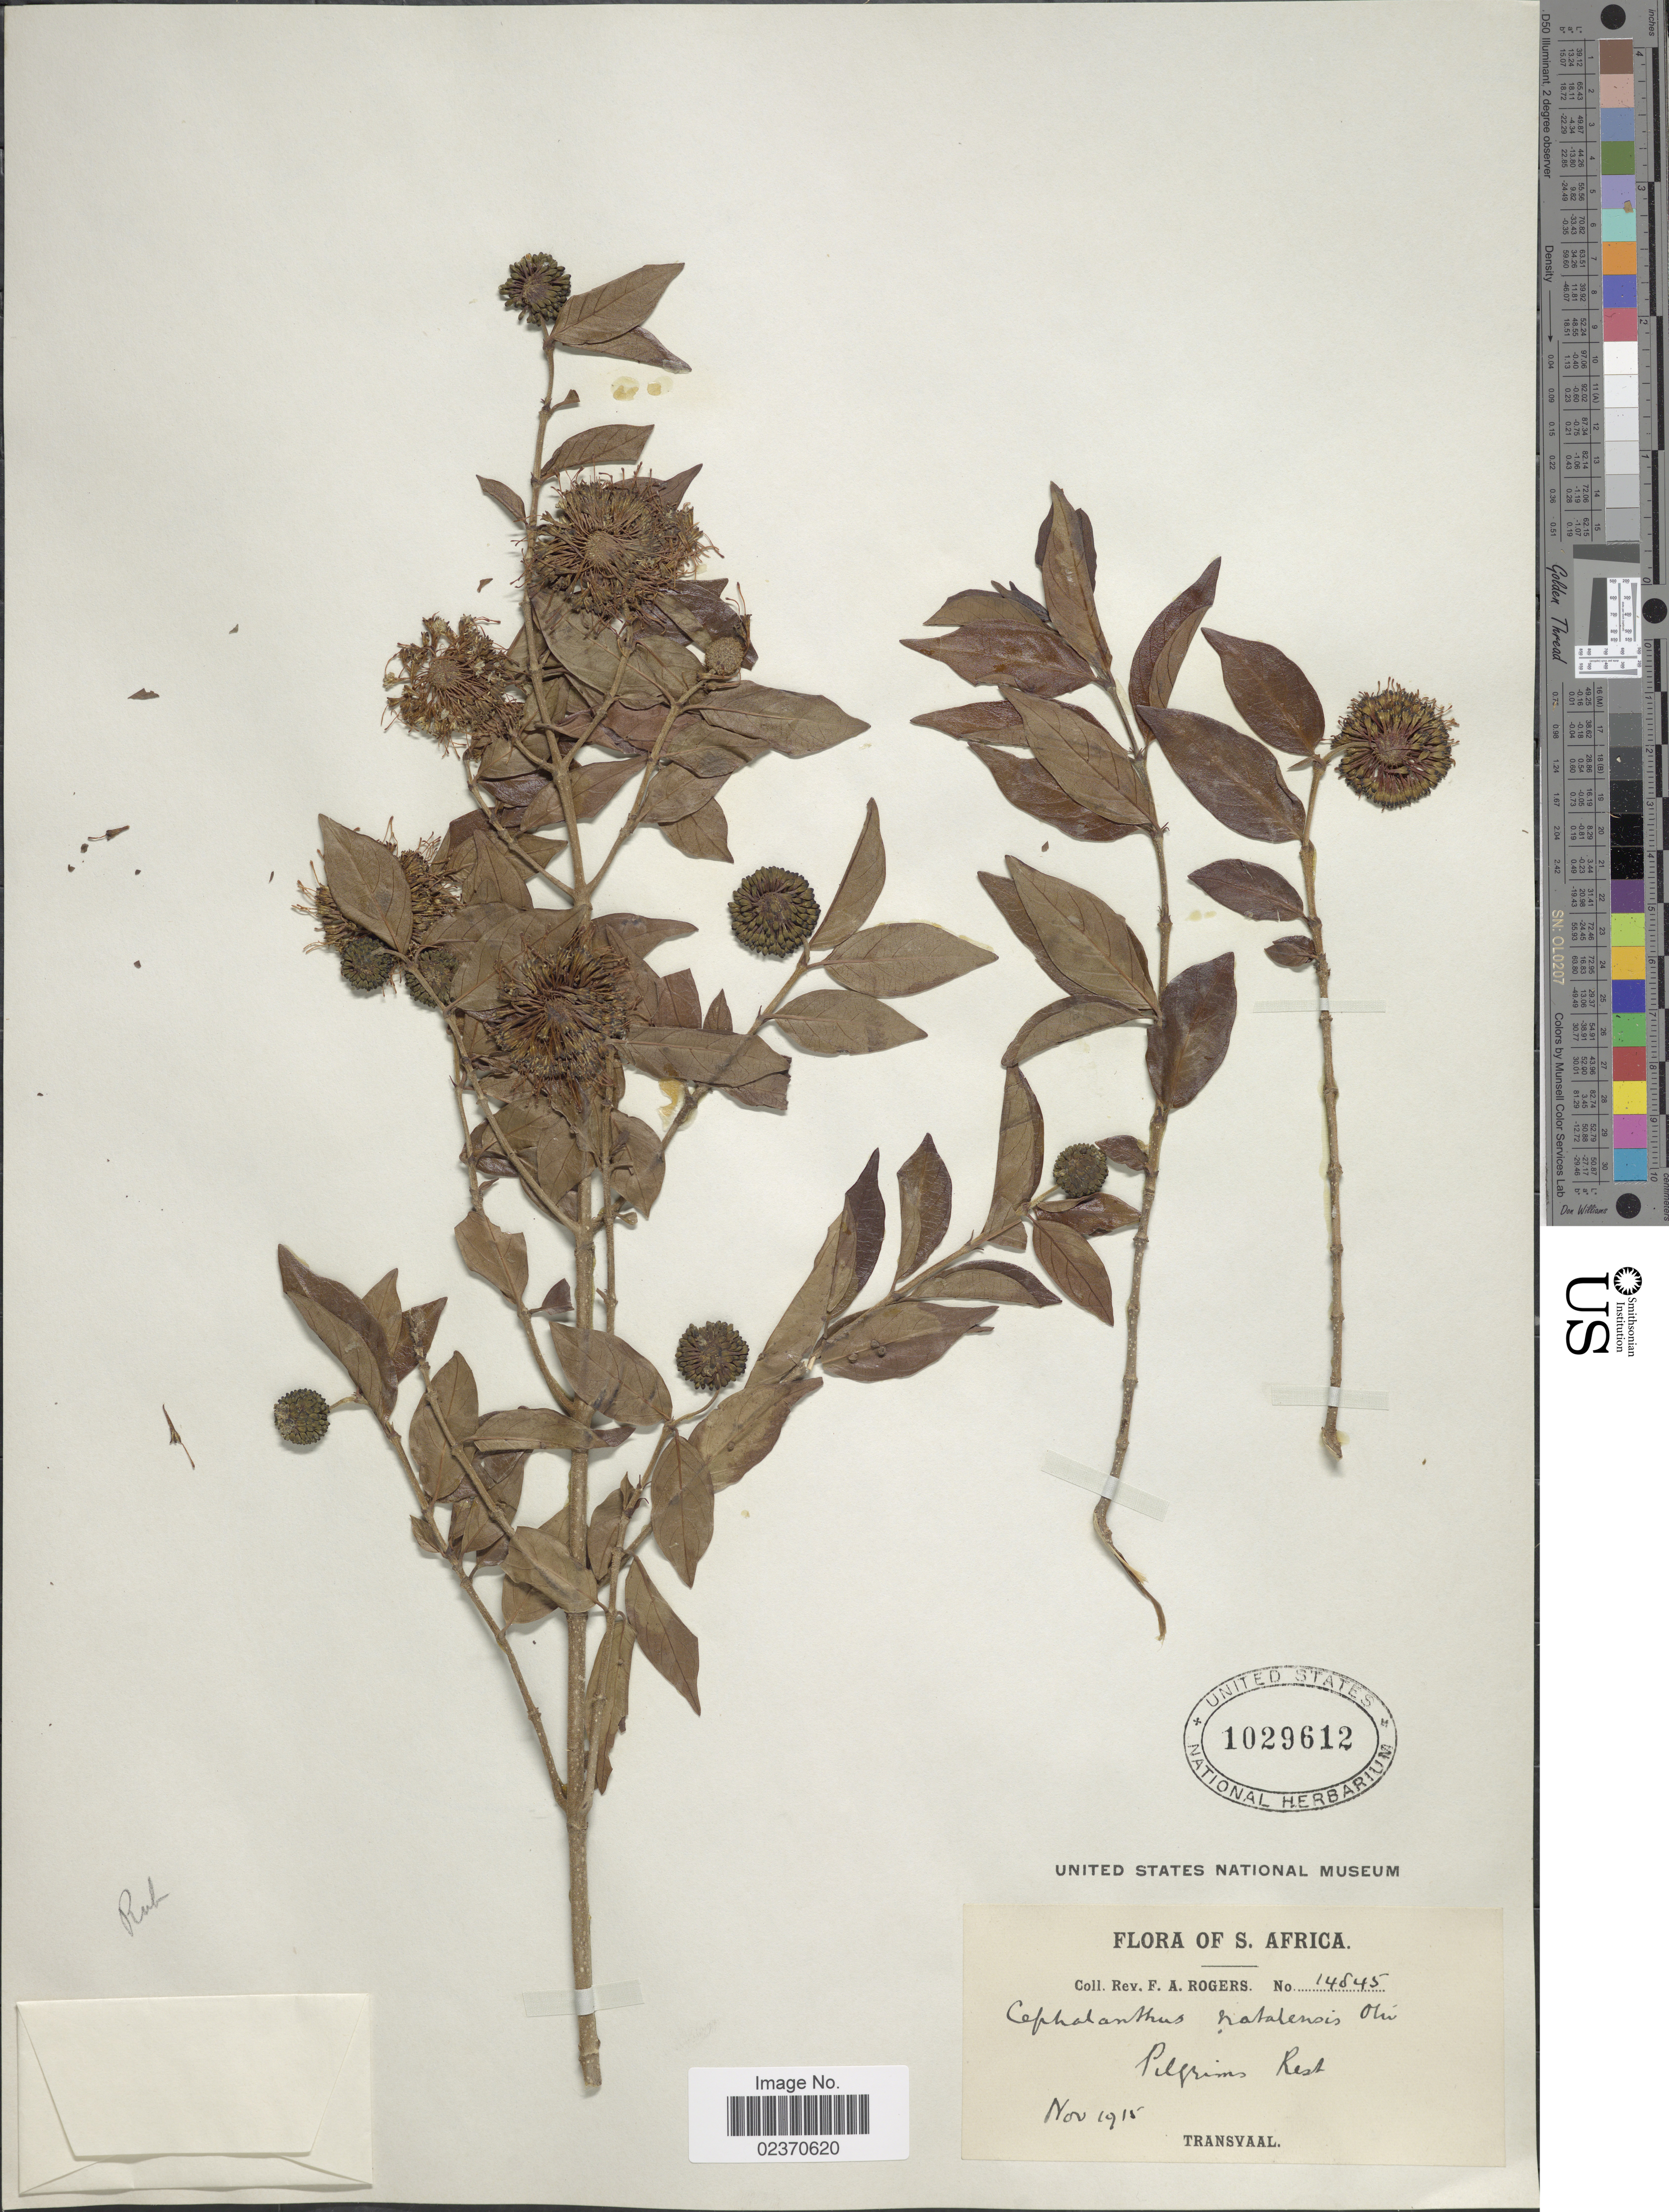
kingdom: Plantae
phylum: Tracheophyta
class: Magnoliopsida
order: Gentianales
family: Rubiaceae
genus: Cephalanthus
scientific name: Cephalanthus natalensis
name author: Oliv.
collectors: F. A. Rogers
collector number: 14845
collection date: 1915-11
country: South Africa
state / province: Mpumalanga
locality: Pilgrims Rest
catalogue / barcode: US 1029612